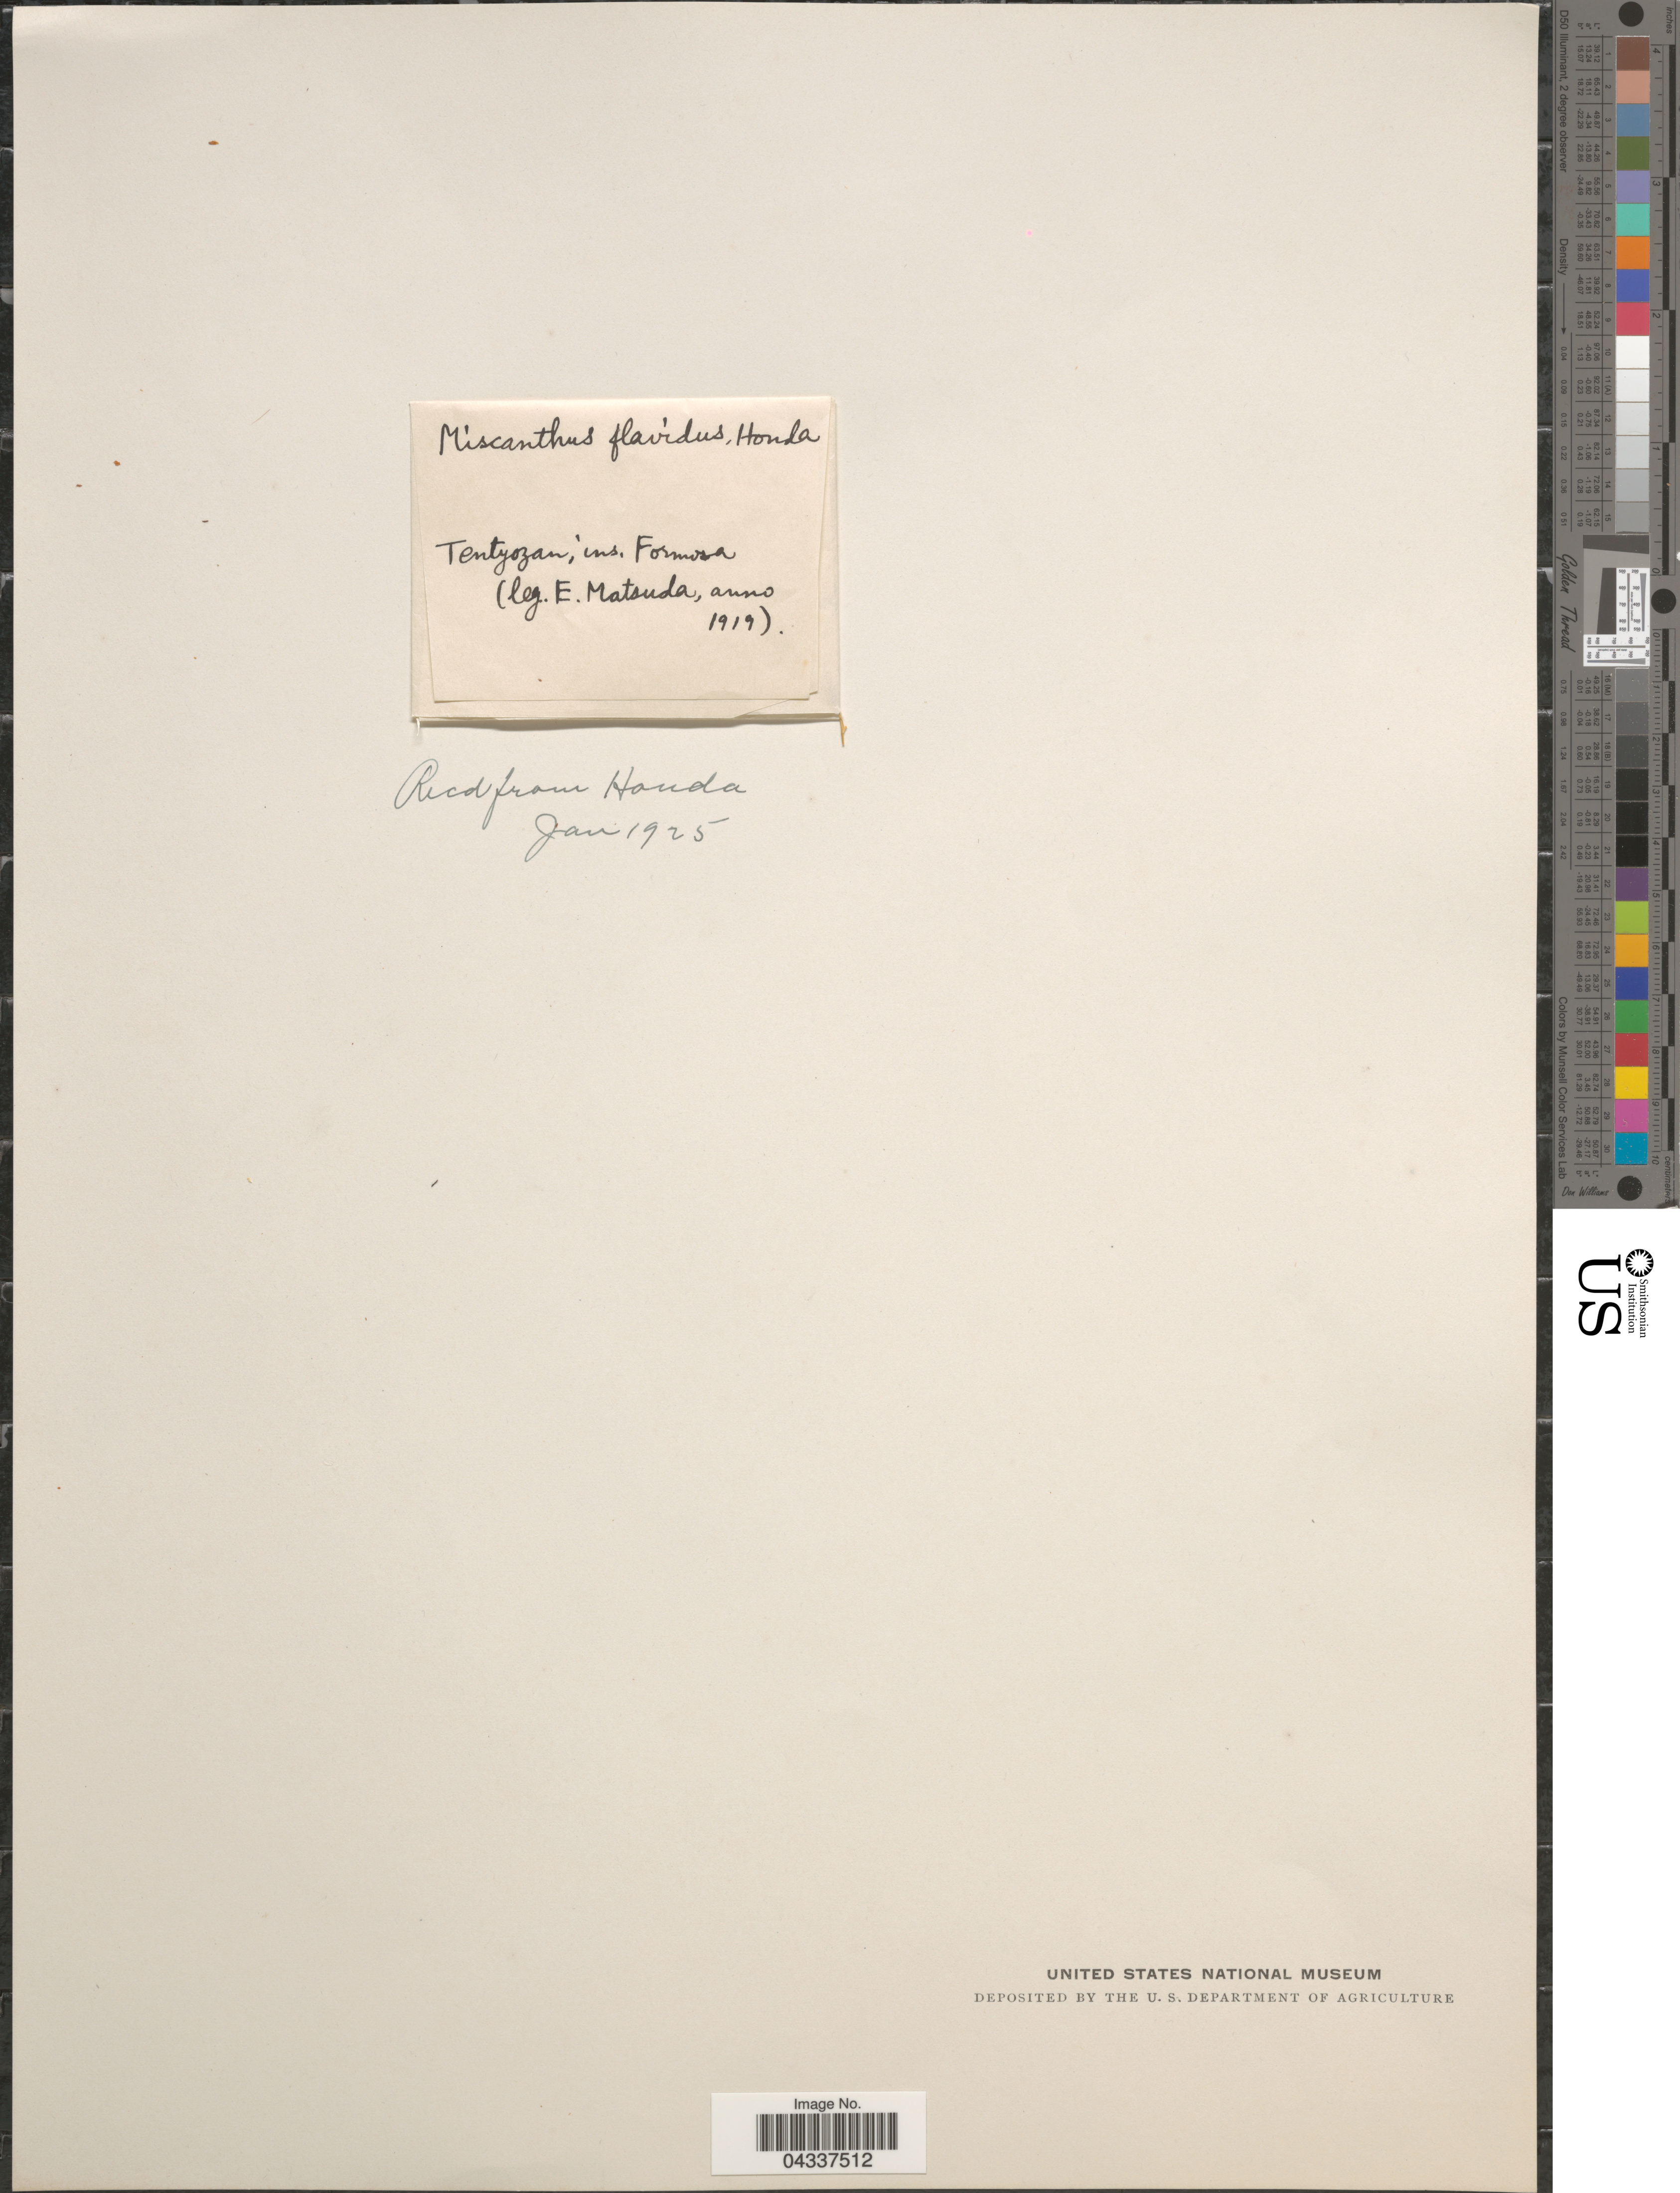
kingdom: Plantae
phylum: Tracheophyta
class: Liliopsida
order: Poales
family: Poaceae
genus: Miscanthus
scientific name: Miscanthus sinensis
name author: Andersson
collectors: E. Matsuda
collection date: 1919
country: Taiwan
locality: Tentyozan, ins. Formosa.